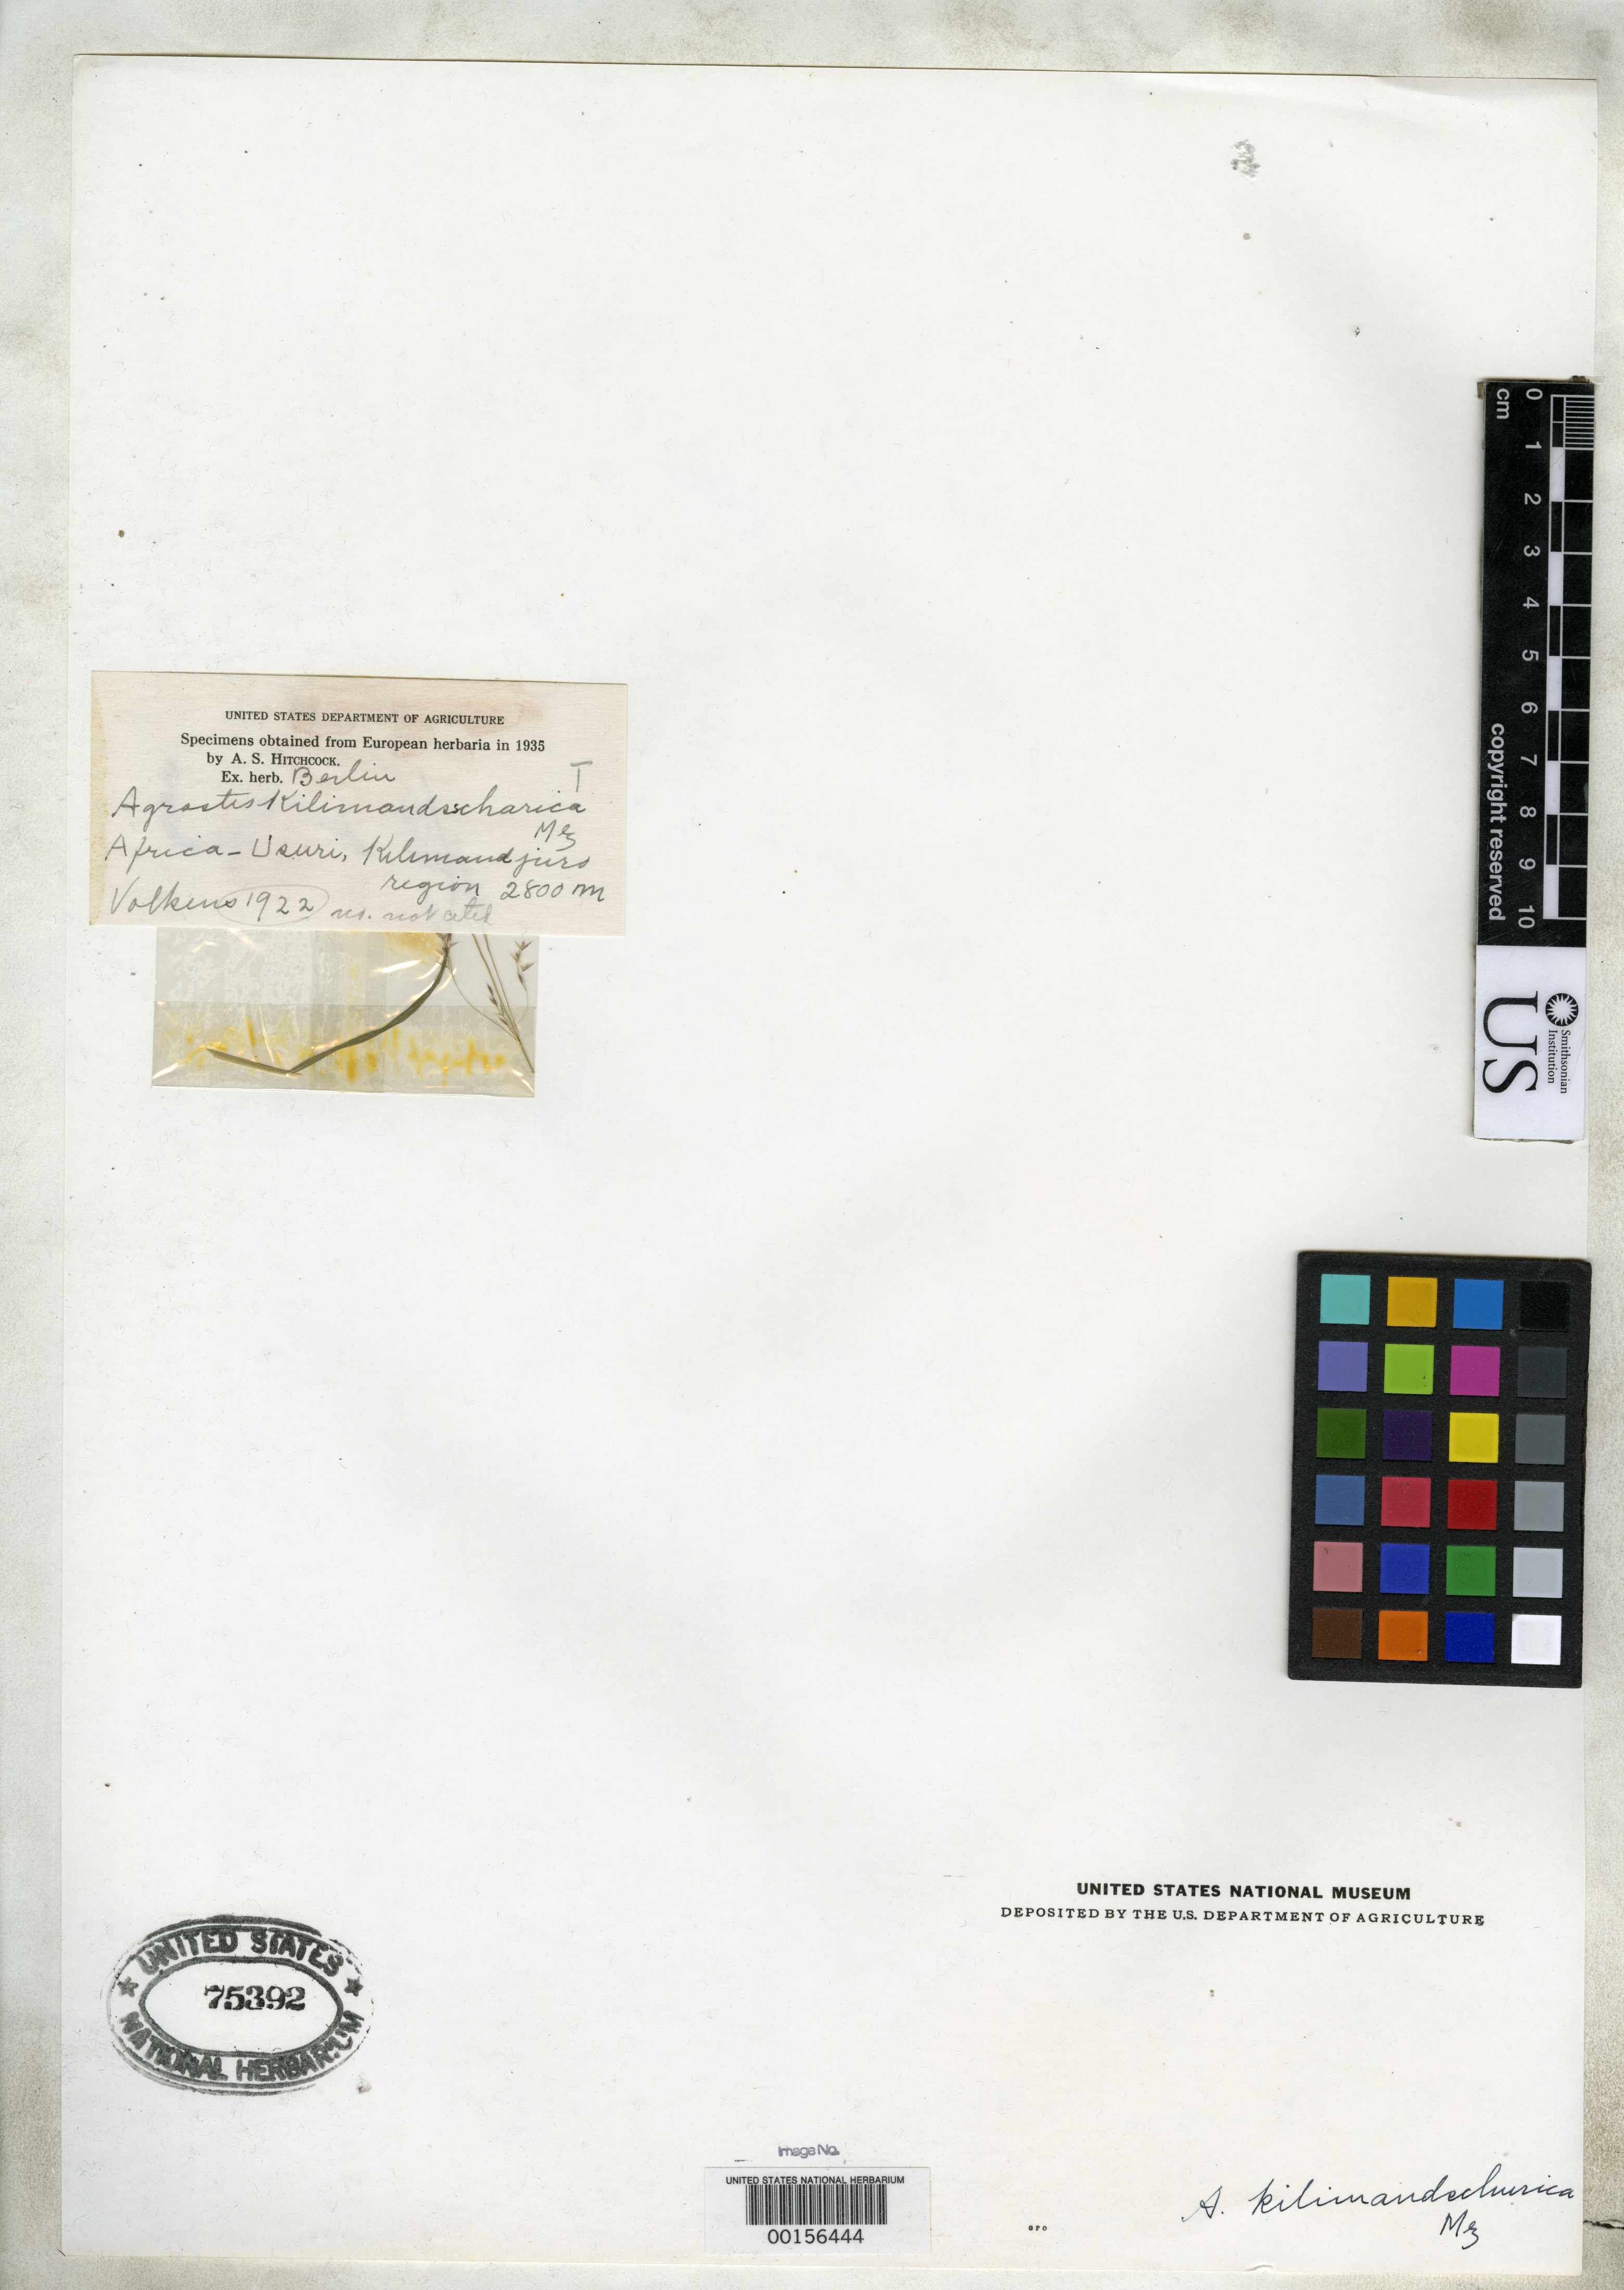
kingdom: Plantae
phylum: Tracheophyta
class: Liliopsida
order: Poales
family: Poaceae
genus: Agrostis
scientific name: Agrostis kilimandscharica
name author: Mez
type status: Type Fragment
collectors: G. Volkens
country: Tanzania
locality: Usuri, Kilimandscharo region.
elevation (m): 2800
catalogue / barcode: US 75392